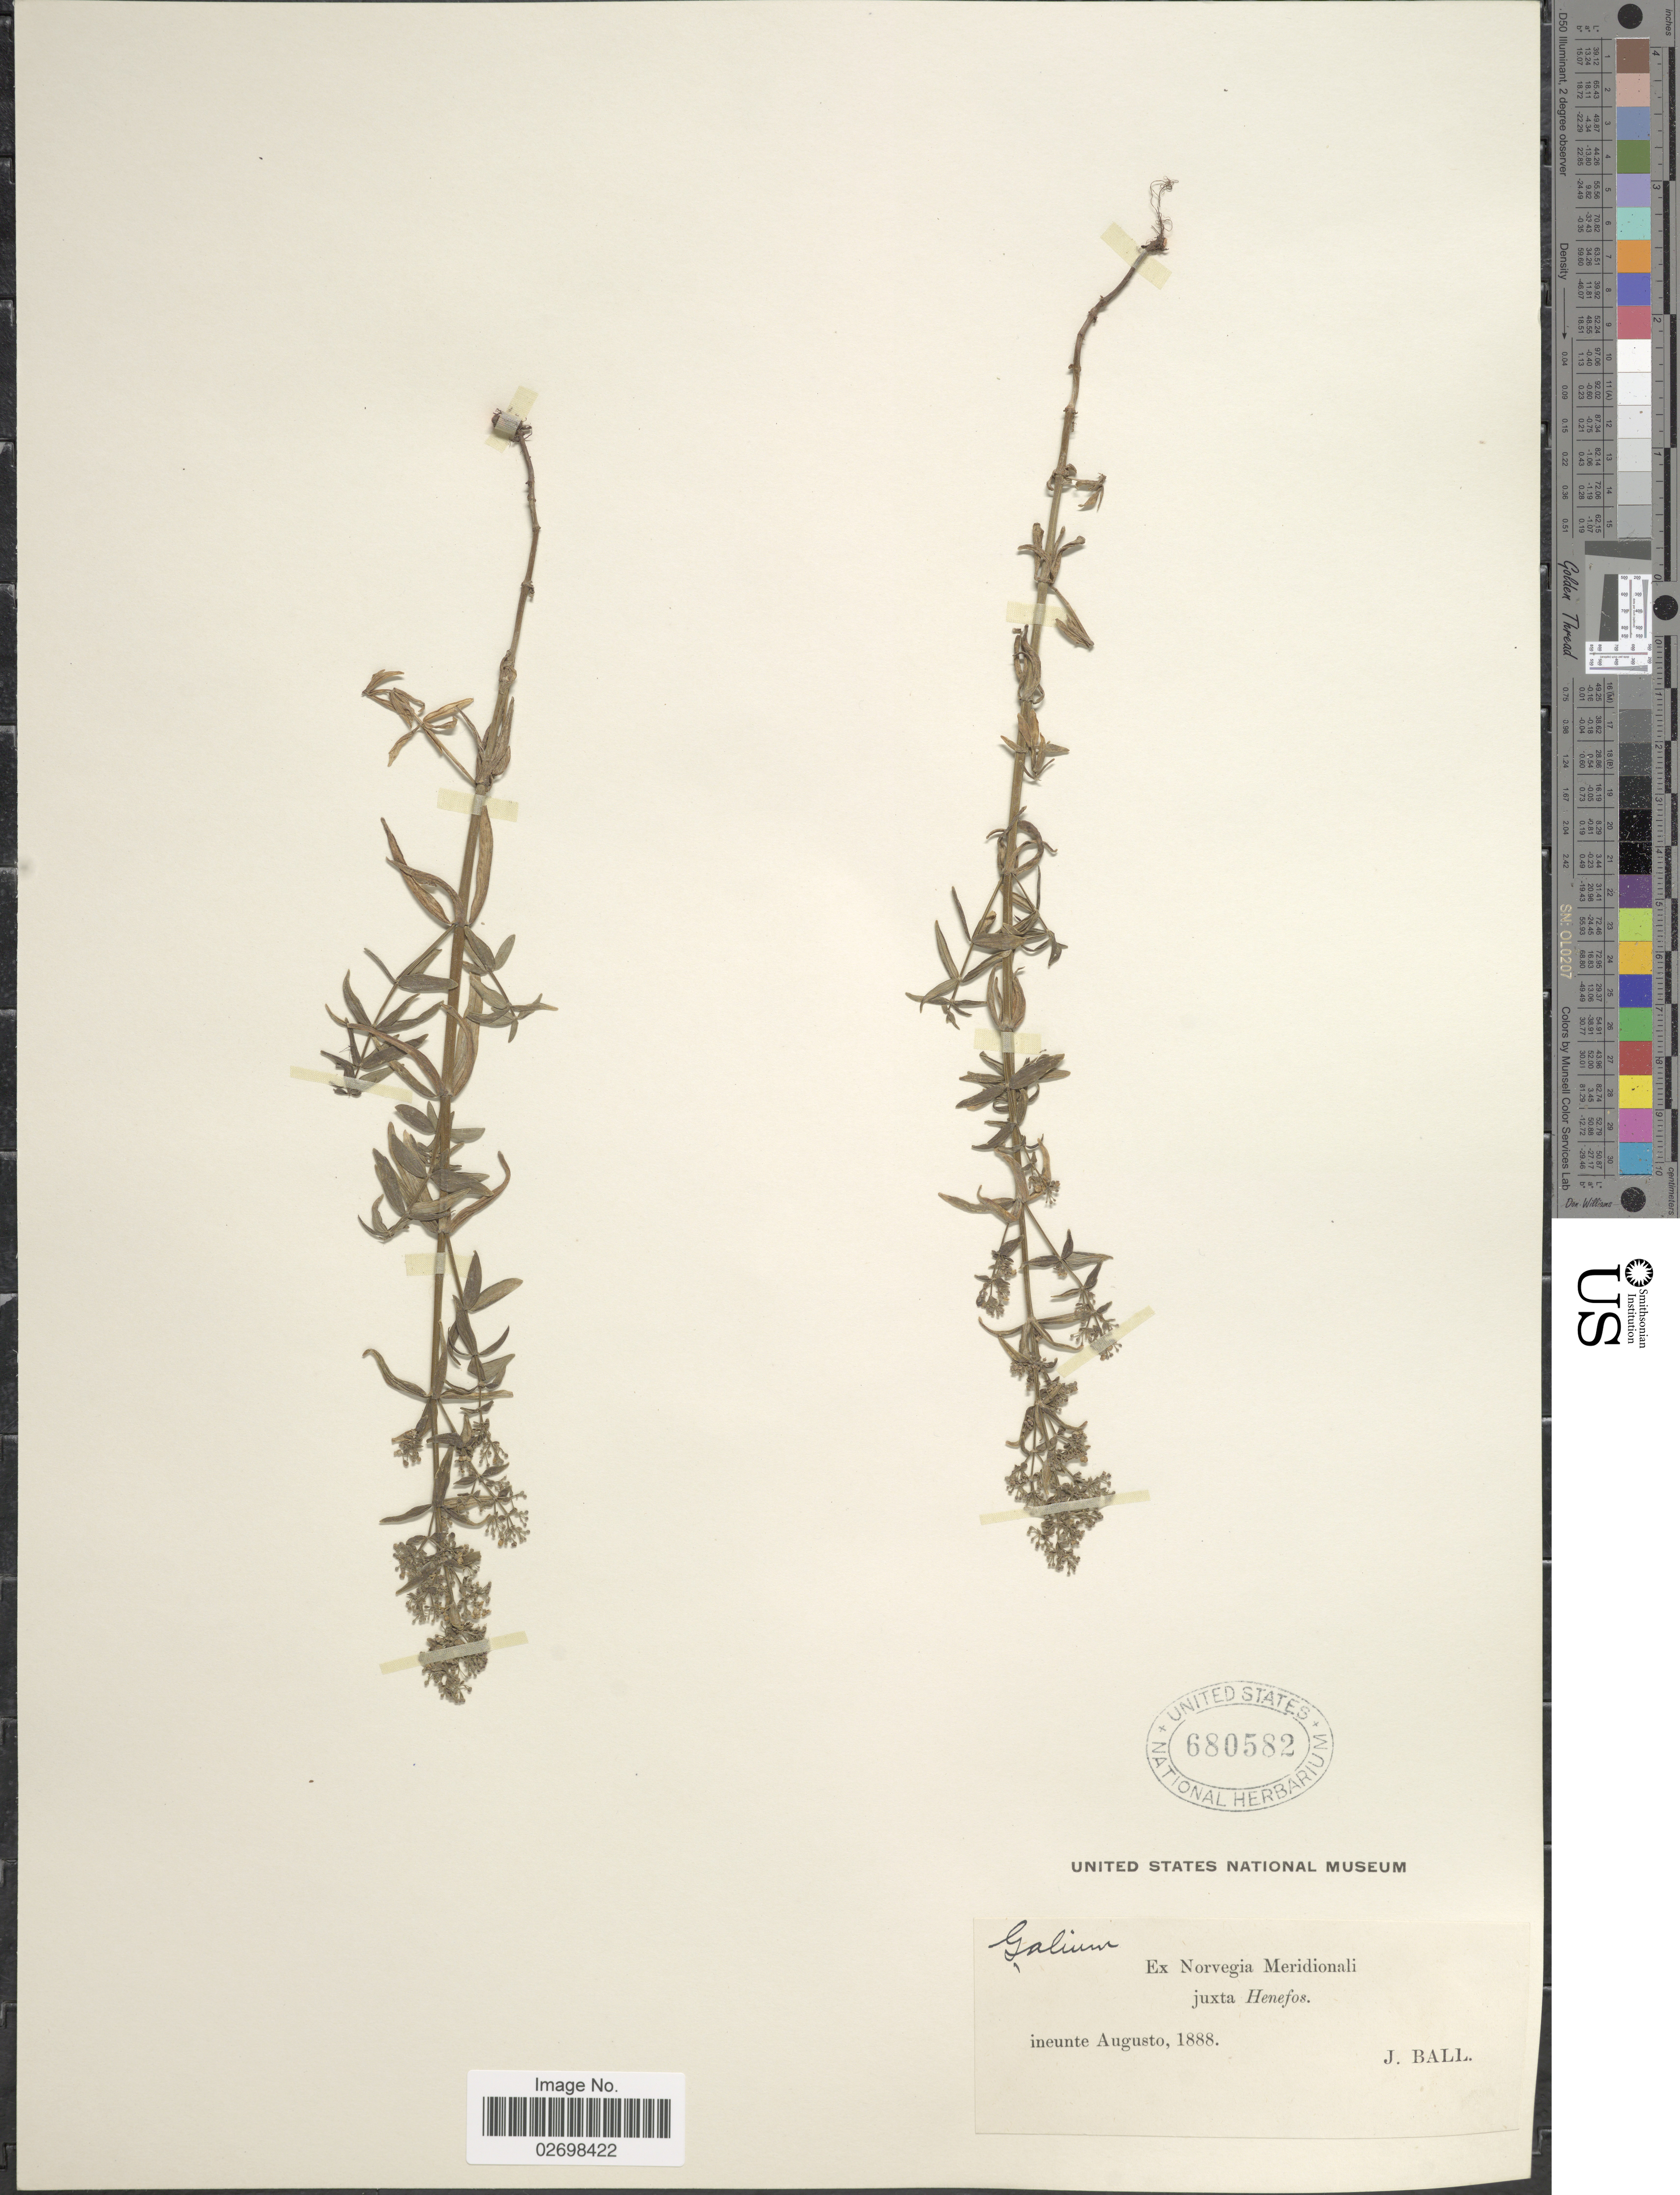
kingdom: Plantae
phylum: Tracheophyta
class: Magnoliopsida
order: Gentianales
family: Rubiaceae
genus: Galium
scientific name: Galium sp.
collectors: J. Ball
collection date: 1888-08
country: Norway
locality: Norvegia Meridionali juxta Henefos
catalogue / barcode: US 680582